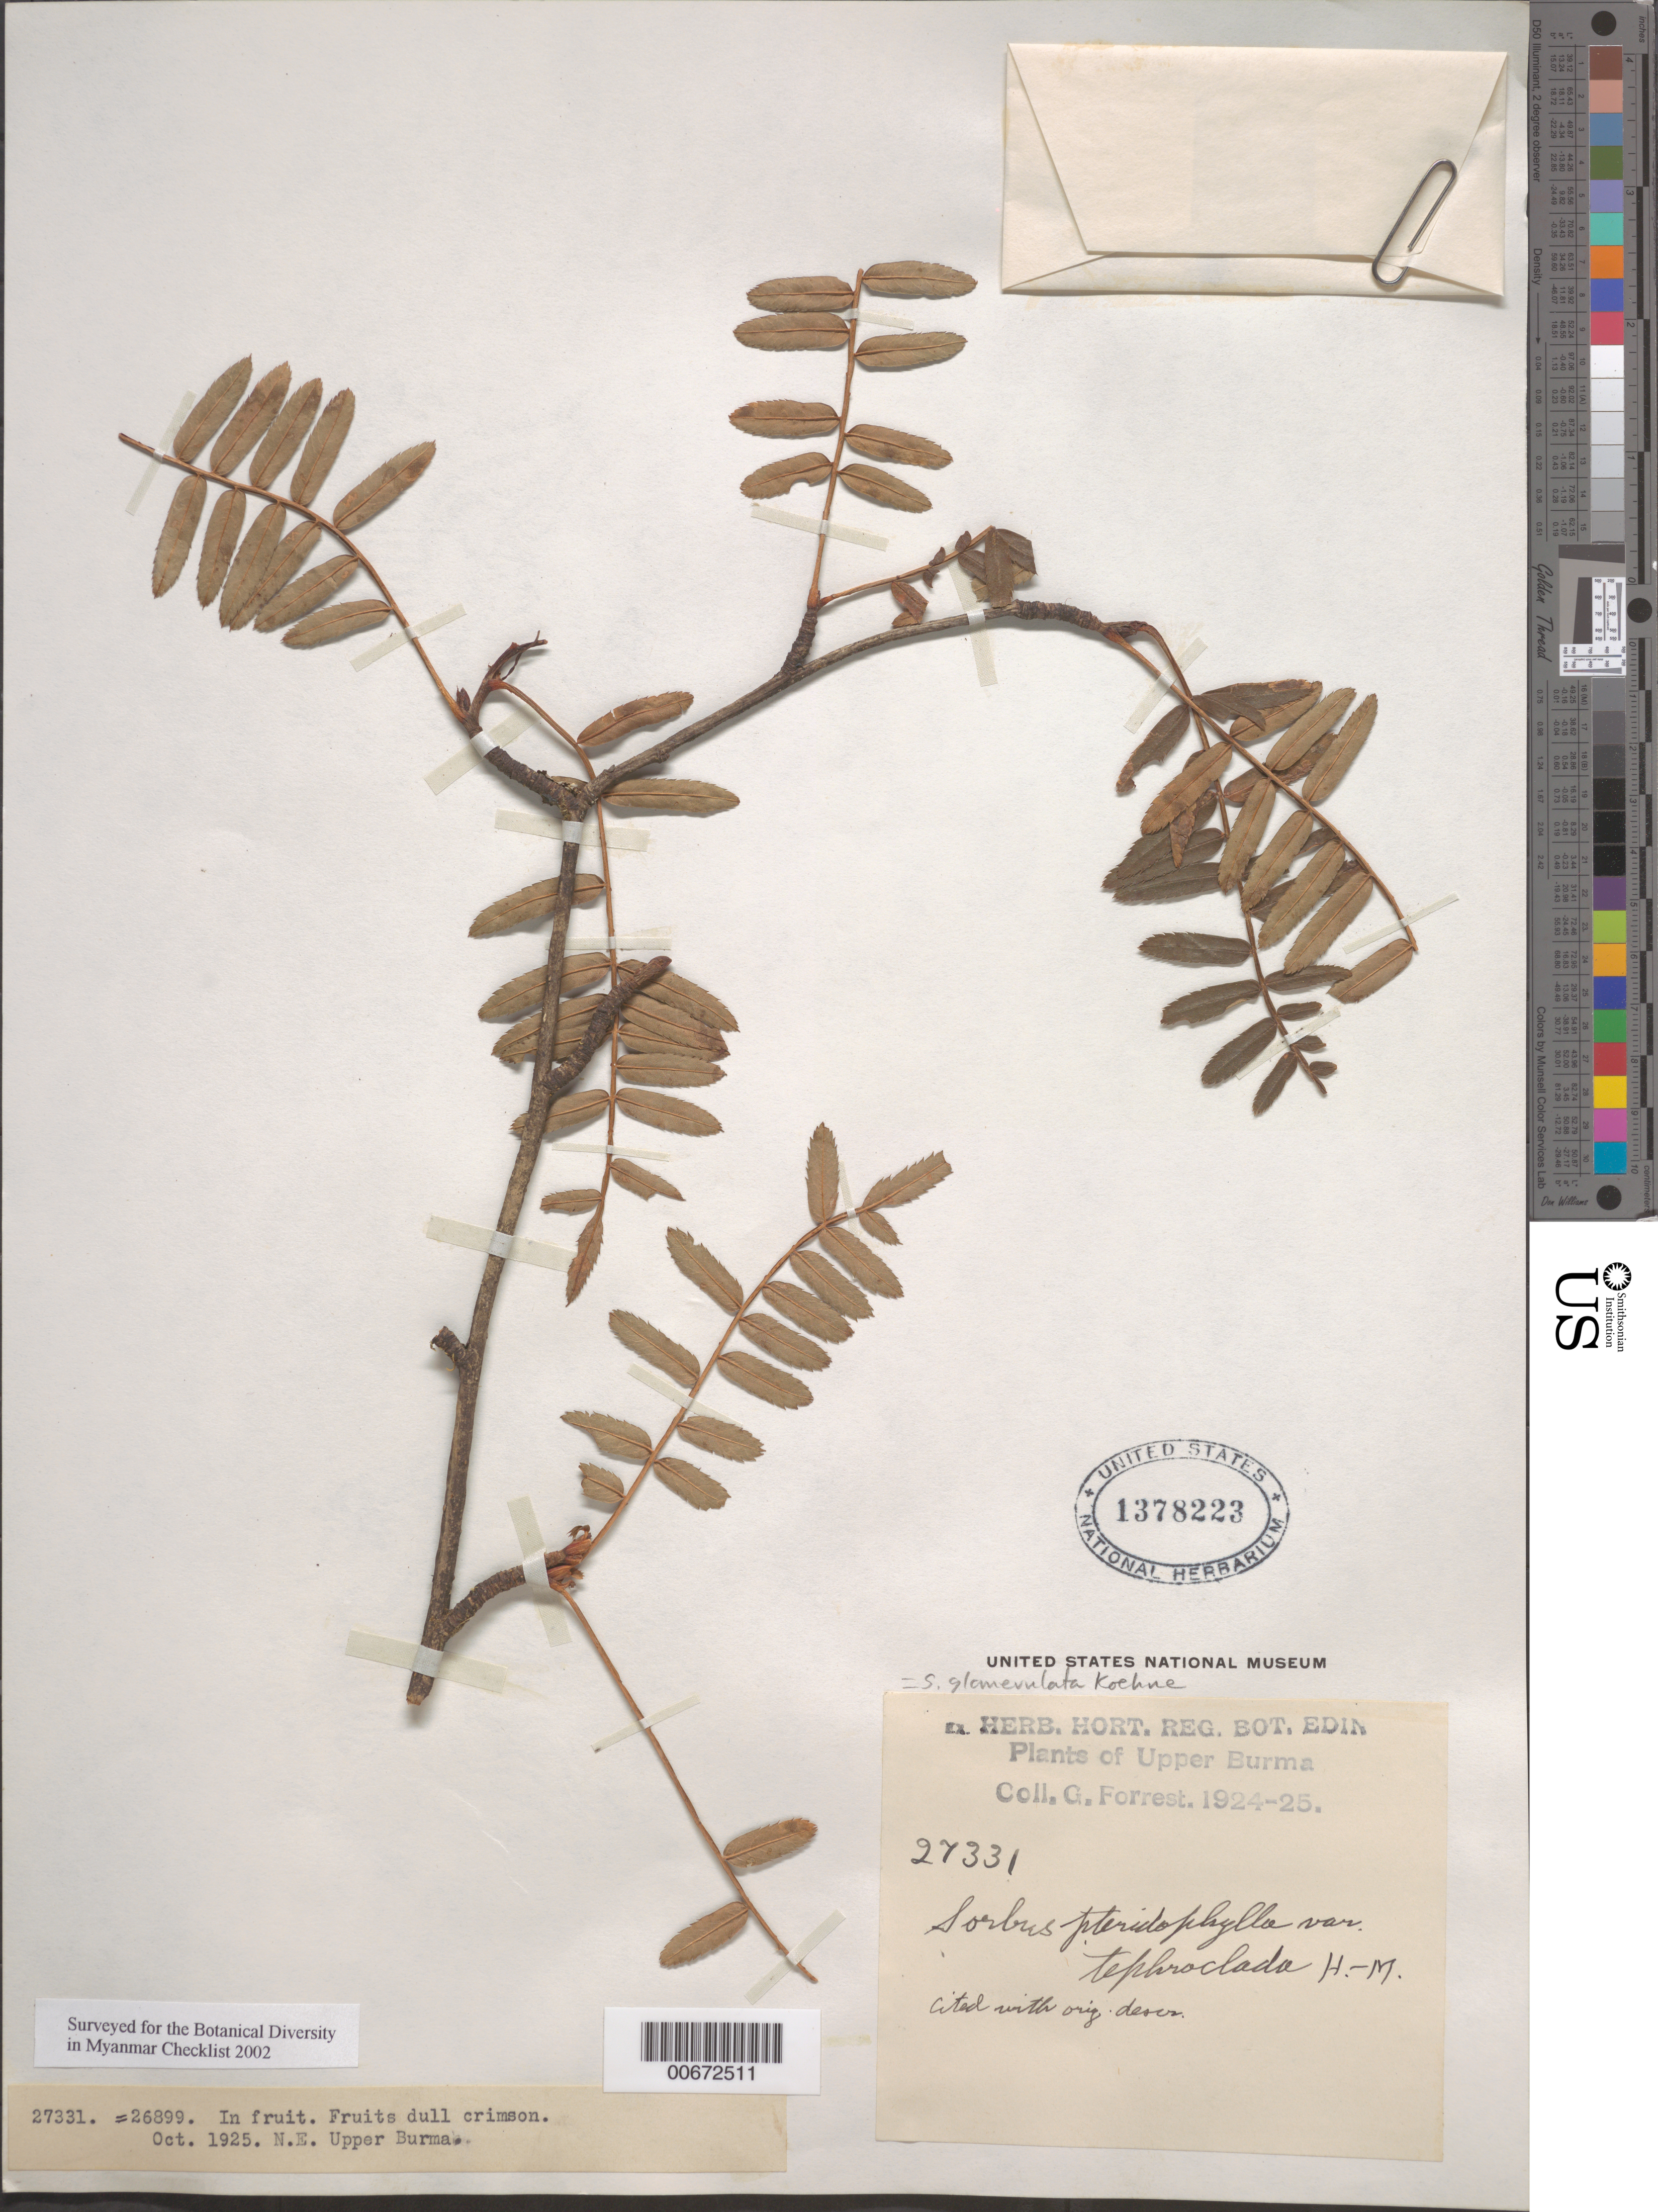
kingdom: Plantae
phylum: Tracheophyta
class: Magnoliopsida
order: Rosales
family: Rosaceae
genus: Sorbus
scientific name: Sorbus pteridophylla var. tephroclada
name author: Hand.-Mazz.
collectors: G. Forrest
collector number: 27331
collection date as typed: Oct 1925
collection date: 1925-10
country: Myanmar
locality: NE Upper Burma.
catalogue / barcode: US 1378223